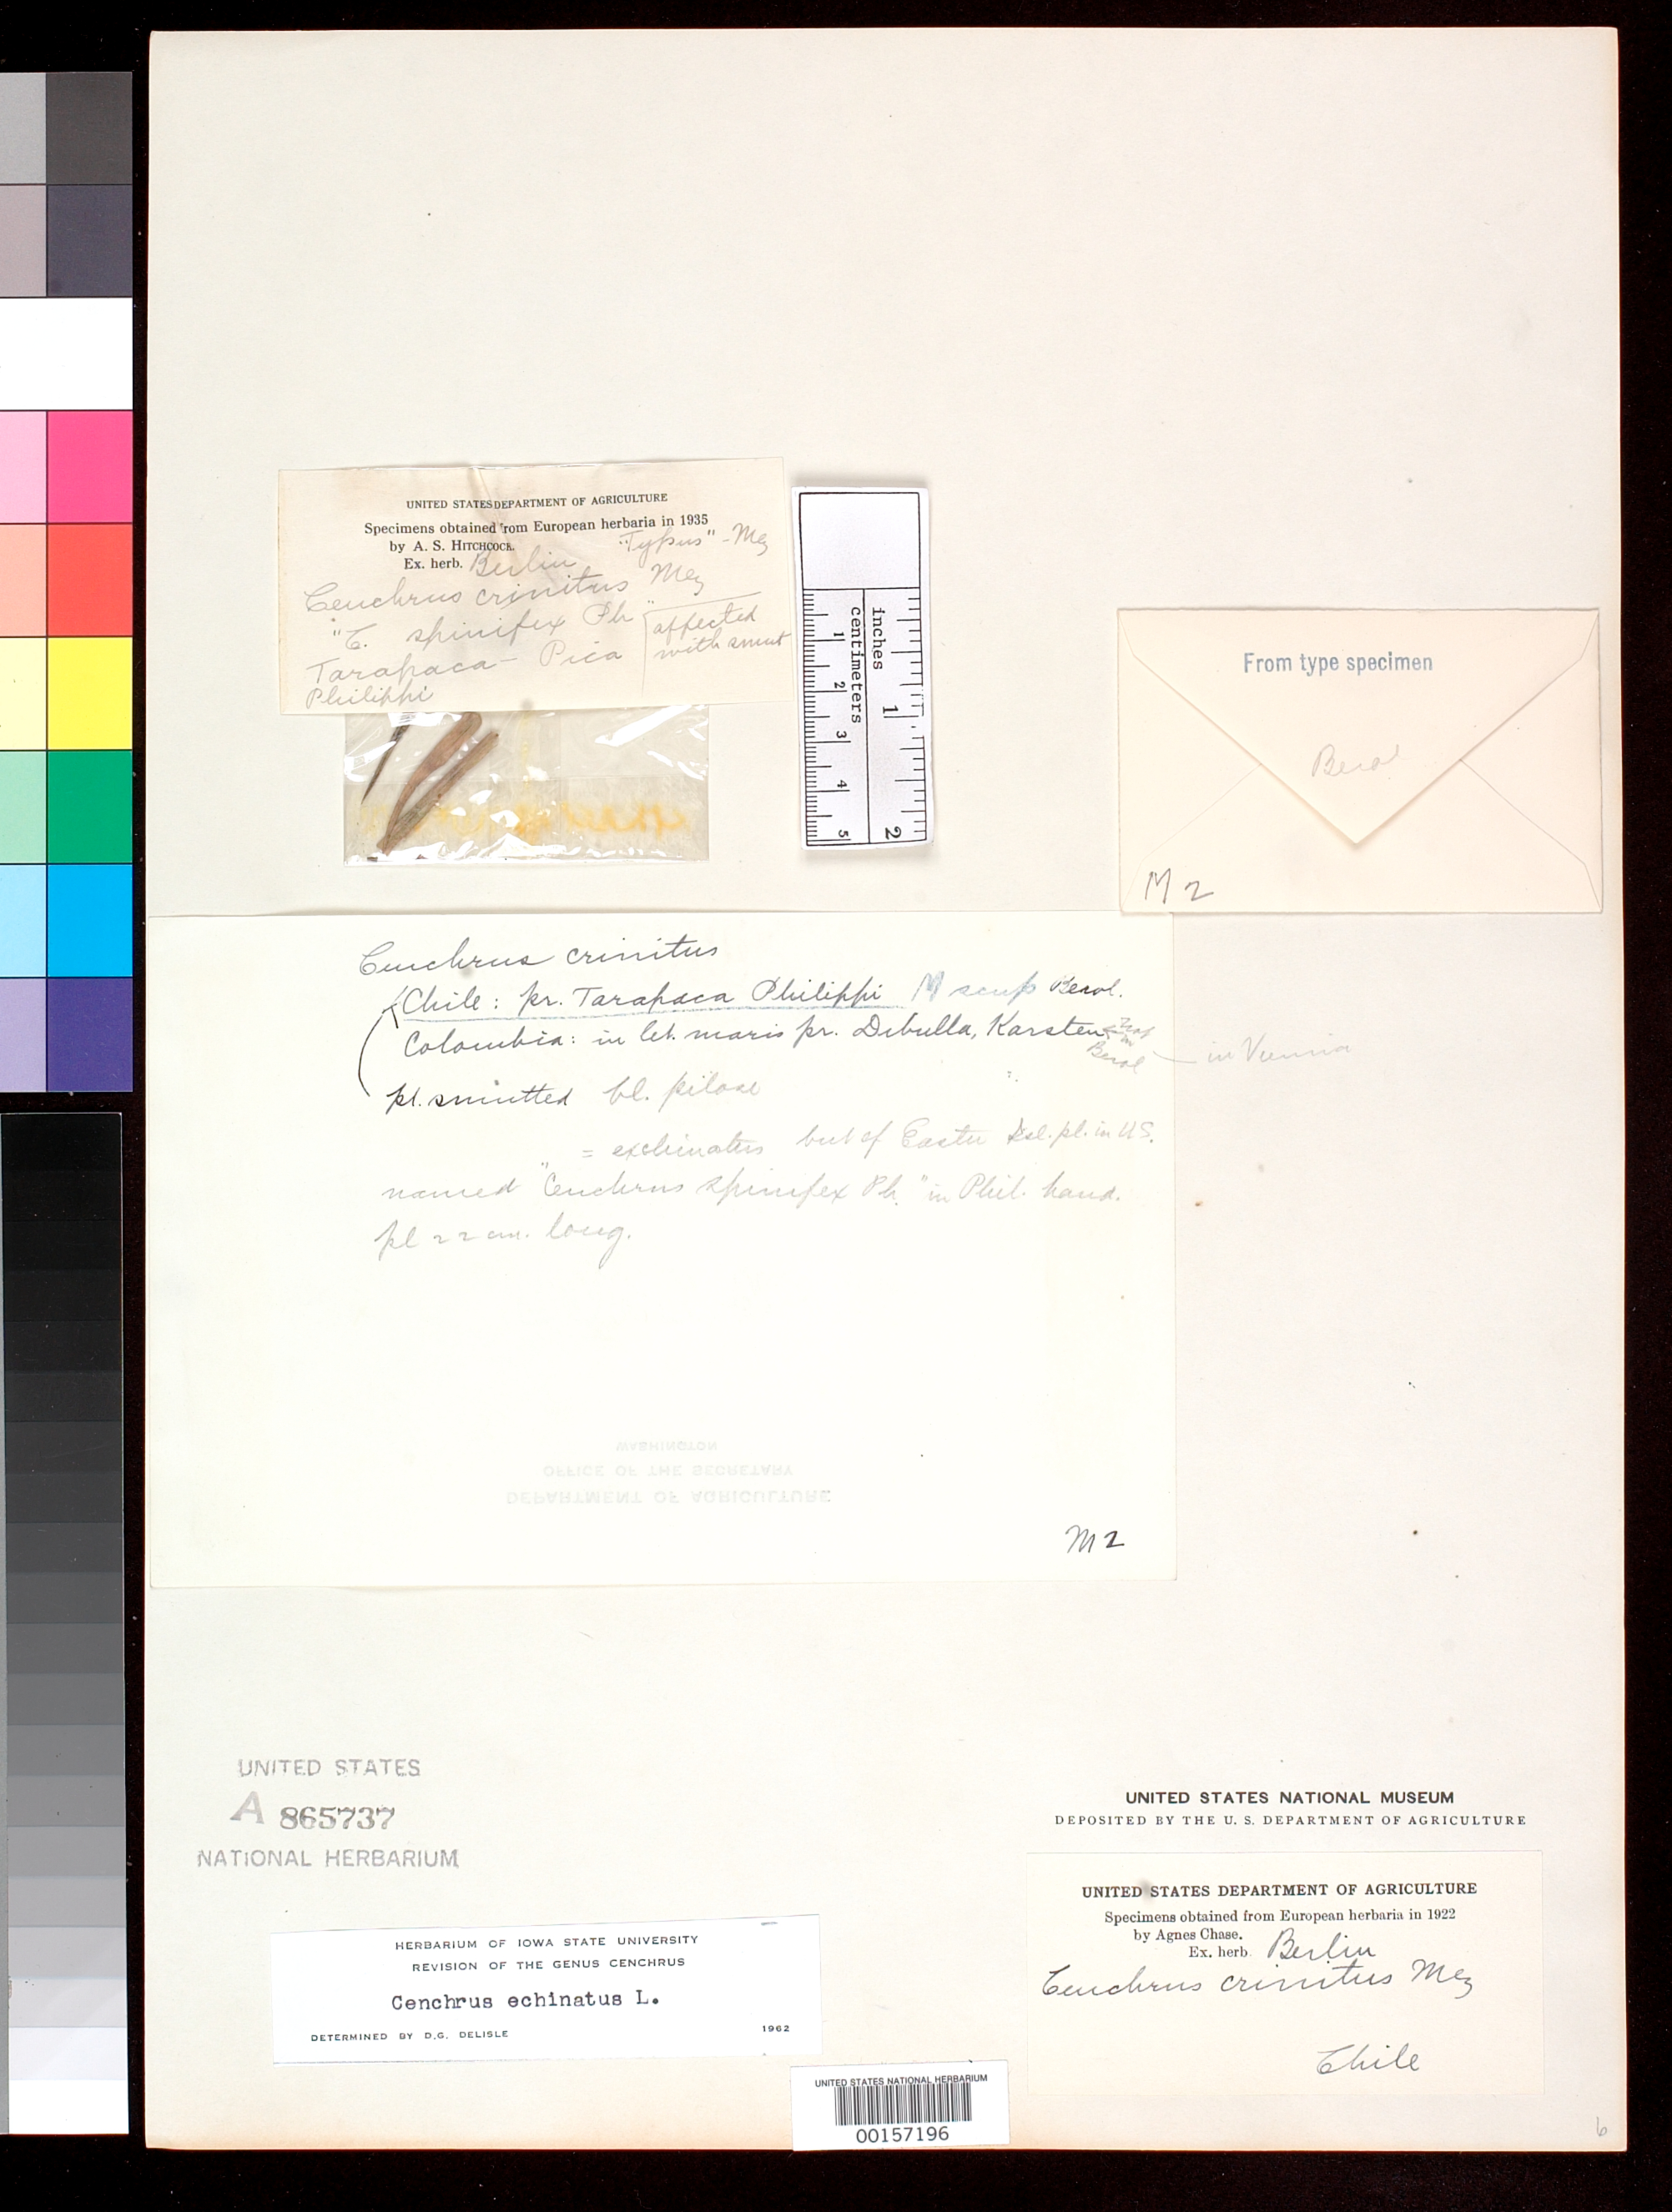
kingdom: Plantae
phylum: Tracheophyta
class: Liliopsida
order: Poales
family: Poaceae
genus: Cenchrus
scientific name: Cenchrus crinitus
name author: Mez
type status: Type Fragment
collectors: R. A. Philippi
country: Chile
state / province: Tarapacá (I)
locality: Pica.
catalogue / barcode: US 865737A